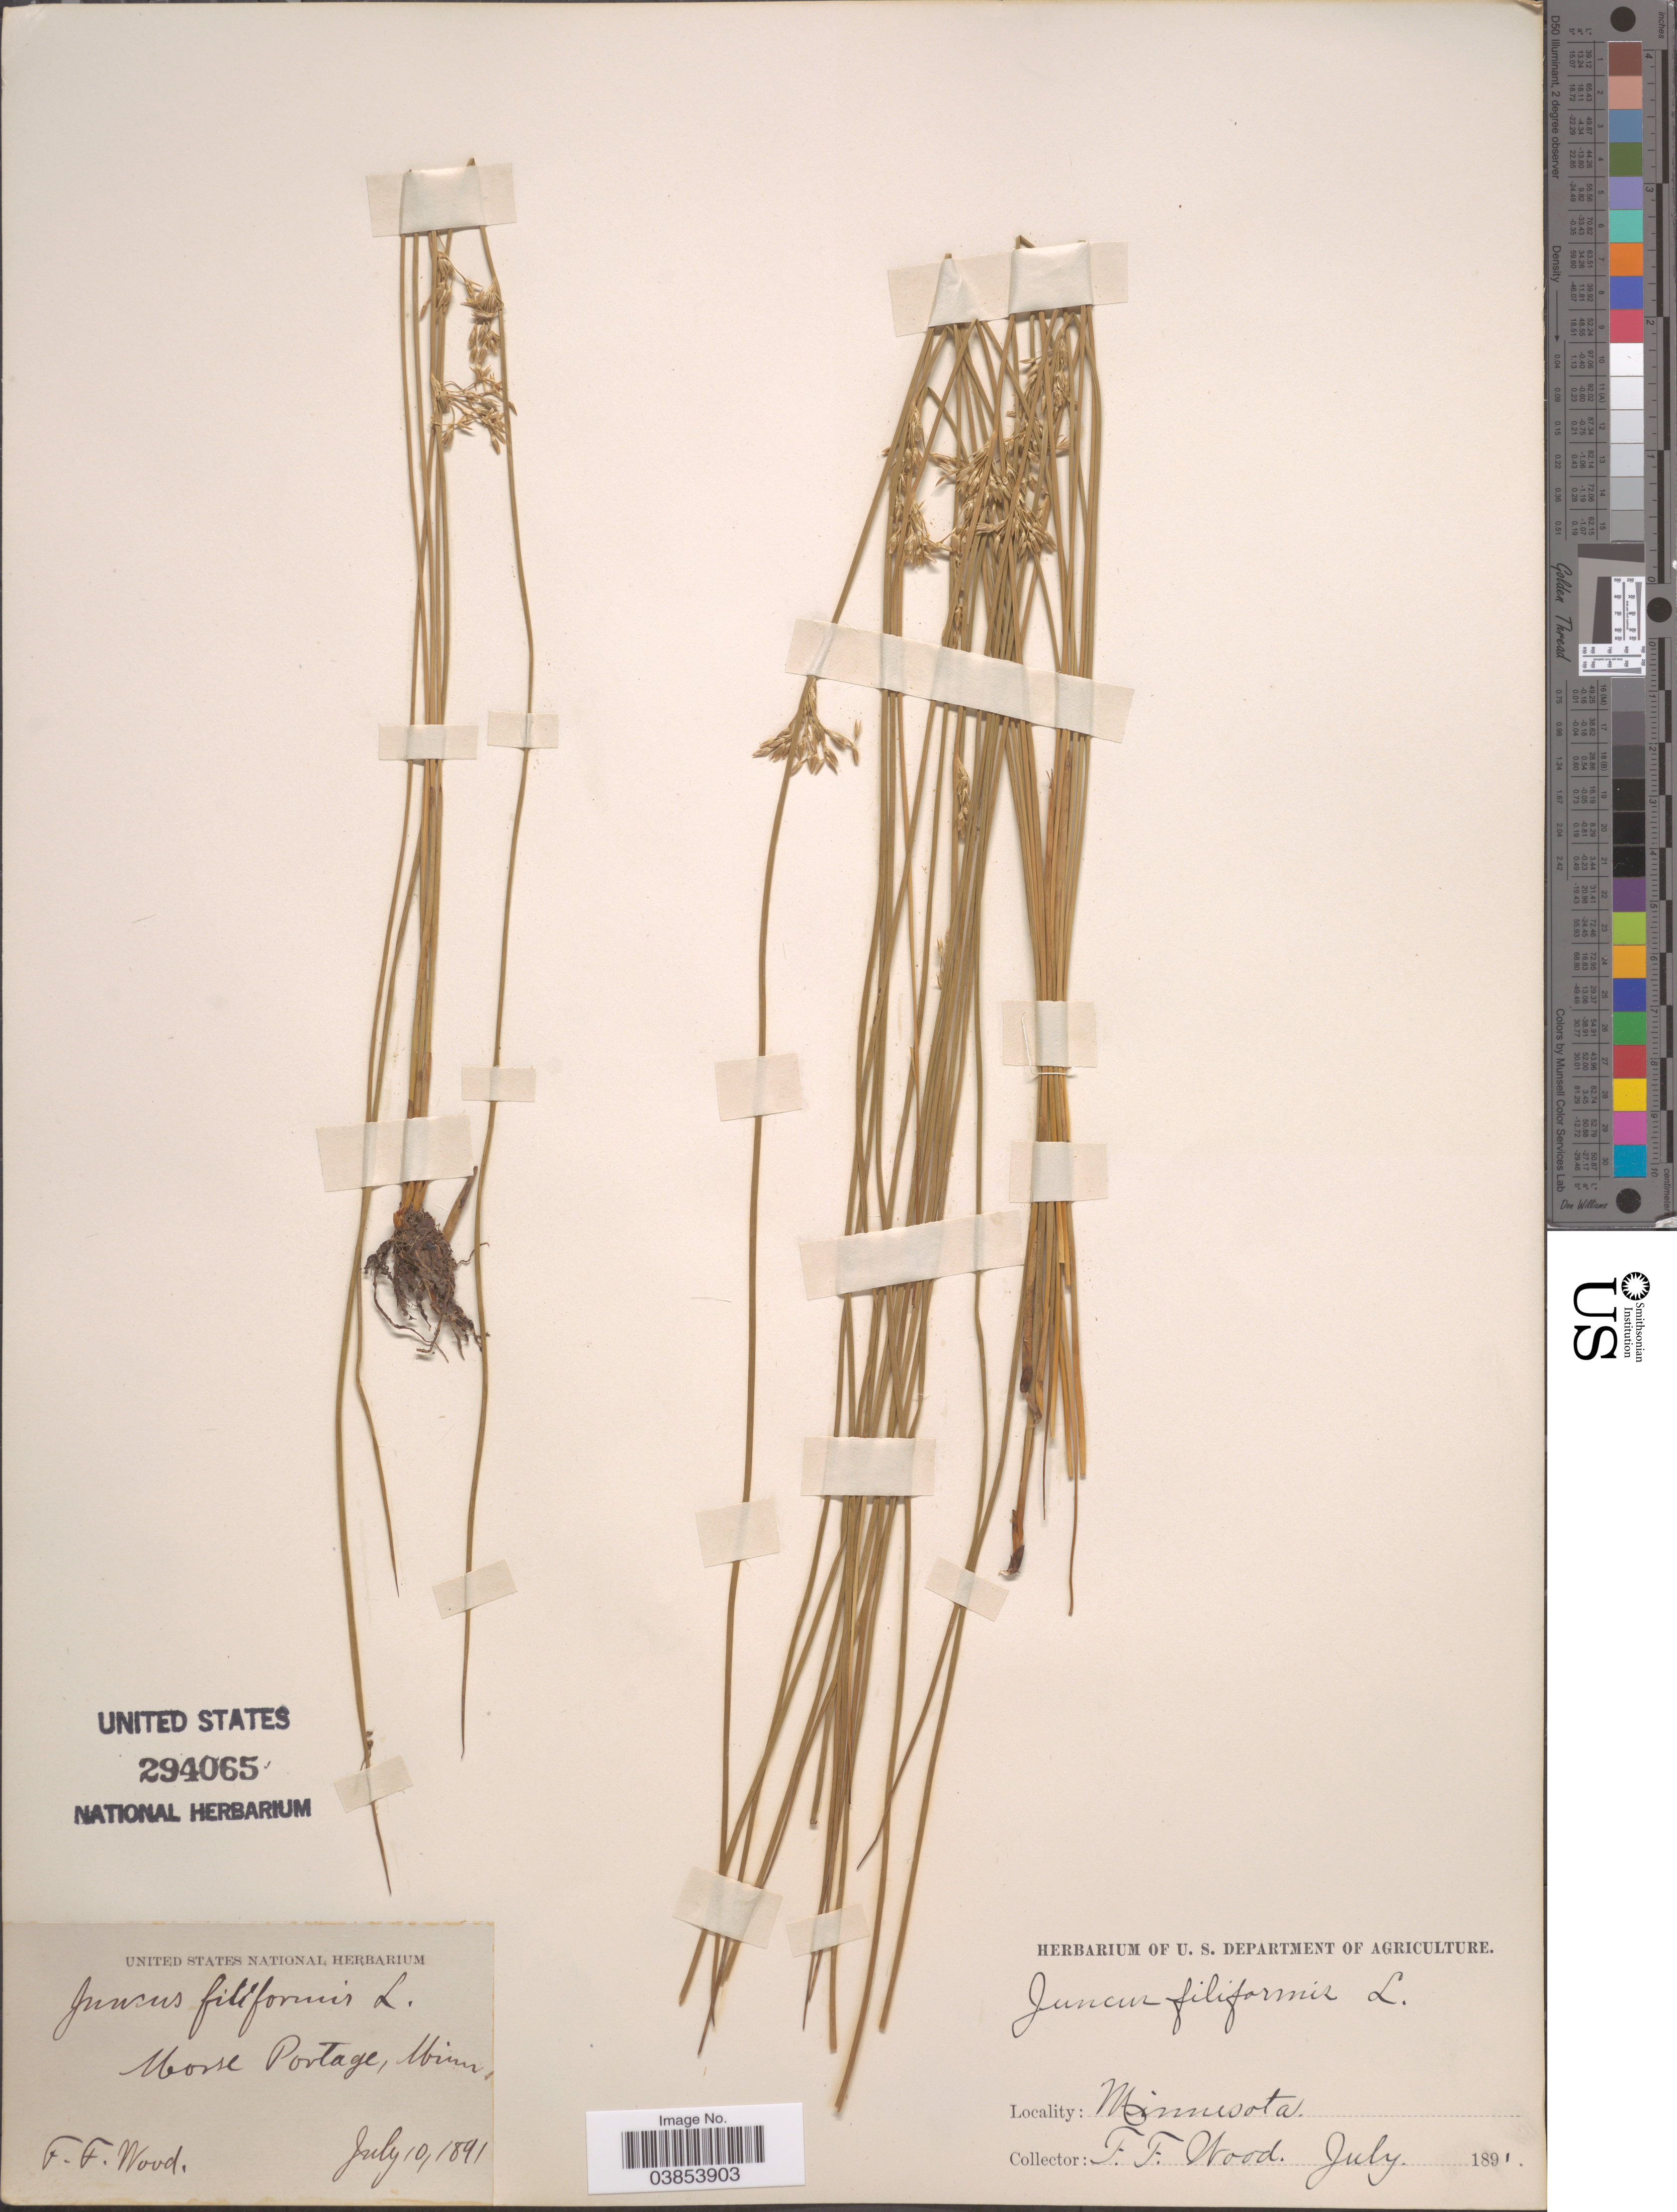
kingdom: Plantae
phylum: Tracheophyta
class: Liliopsida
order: Poales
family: Juncaceae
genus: Juncus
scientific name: Juncus filiformis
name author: L.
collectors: F. Wood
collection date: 1891-07-10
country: United States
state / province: Minnesota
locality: Morse Portage.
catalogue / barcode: US 294065